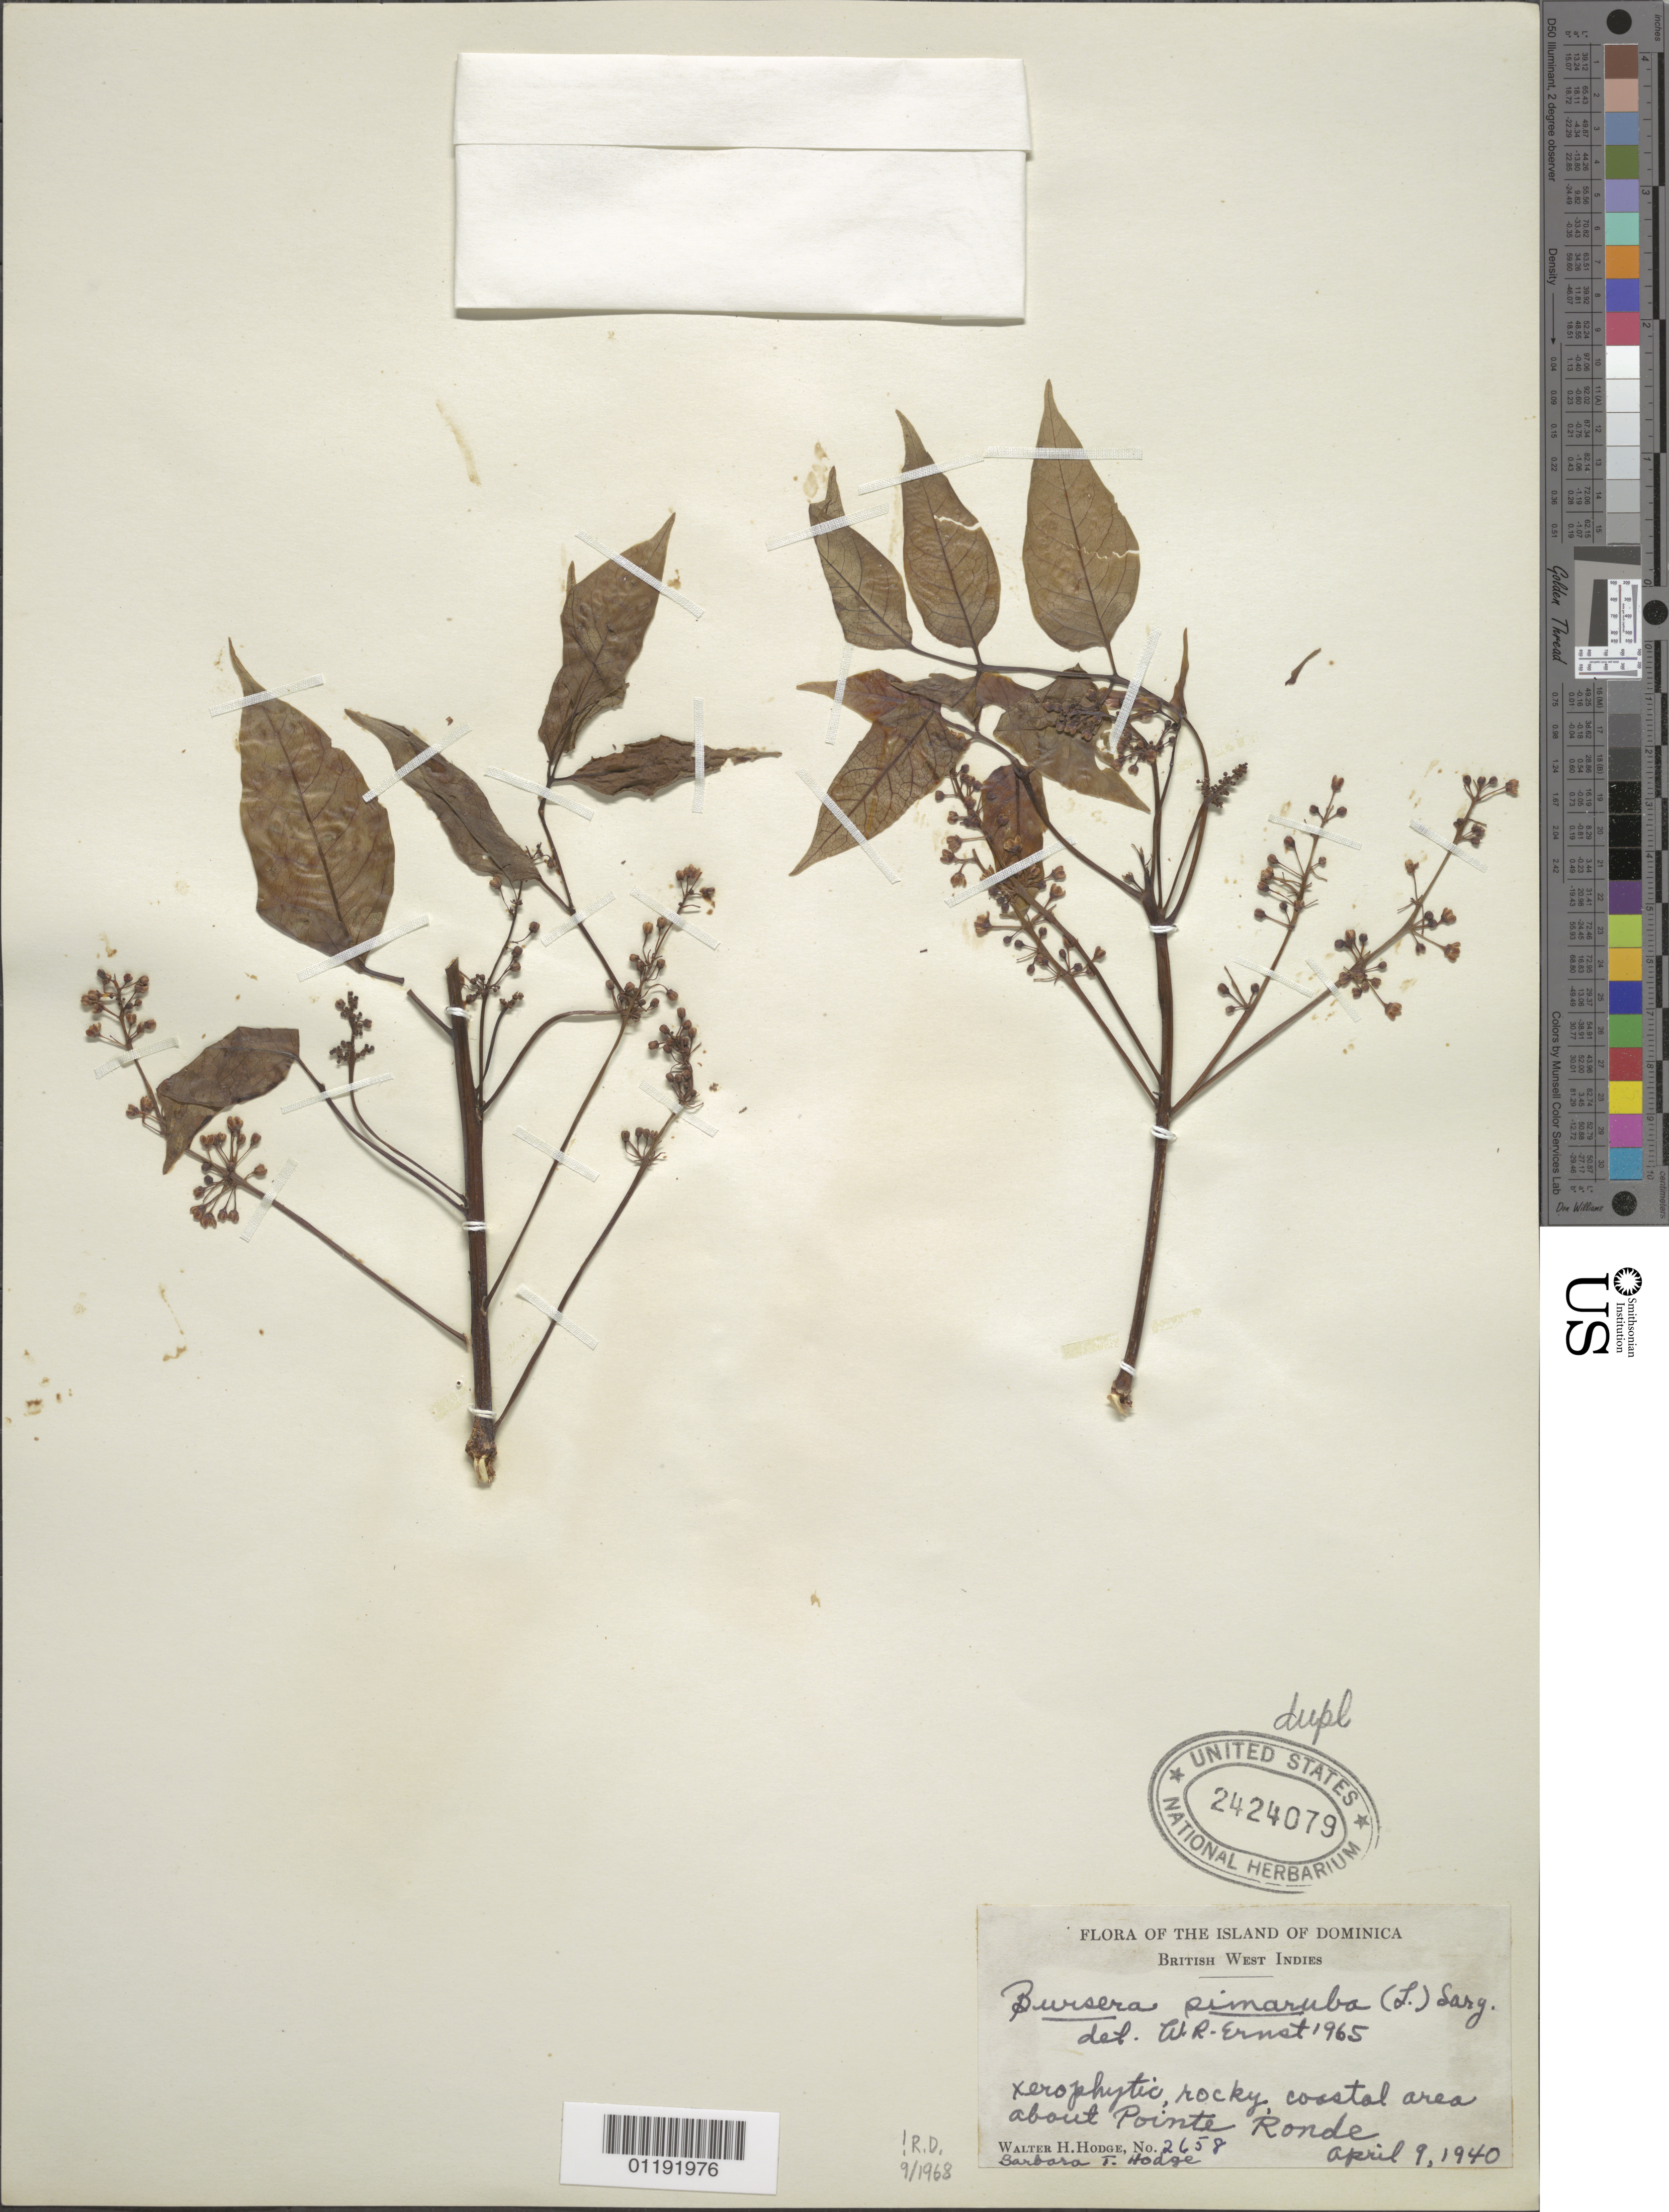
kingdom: Plantae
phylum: Tracheophyta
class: Magnoliopsida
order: Sapindales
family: Burseraceae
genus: Bursera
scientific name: Bursera simaruba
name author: (L.) Sarg.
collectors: W. Hodge & B. Hodge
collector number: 2658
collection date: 1940-04-09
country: Dominica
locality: coastal area around Pointe Ronde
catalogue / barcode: US 2424079